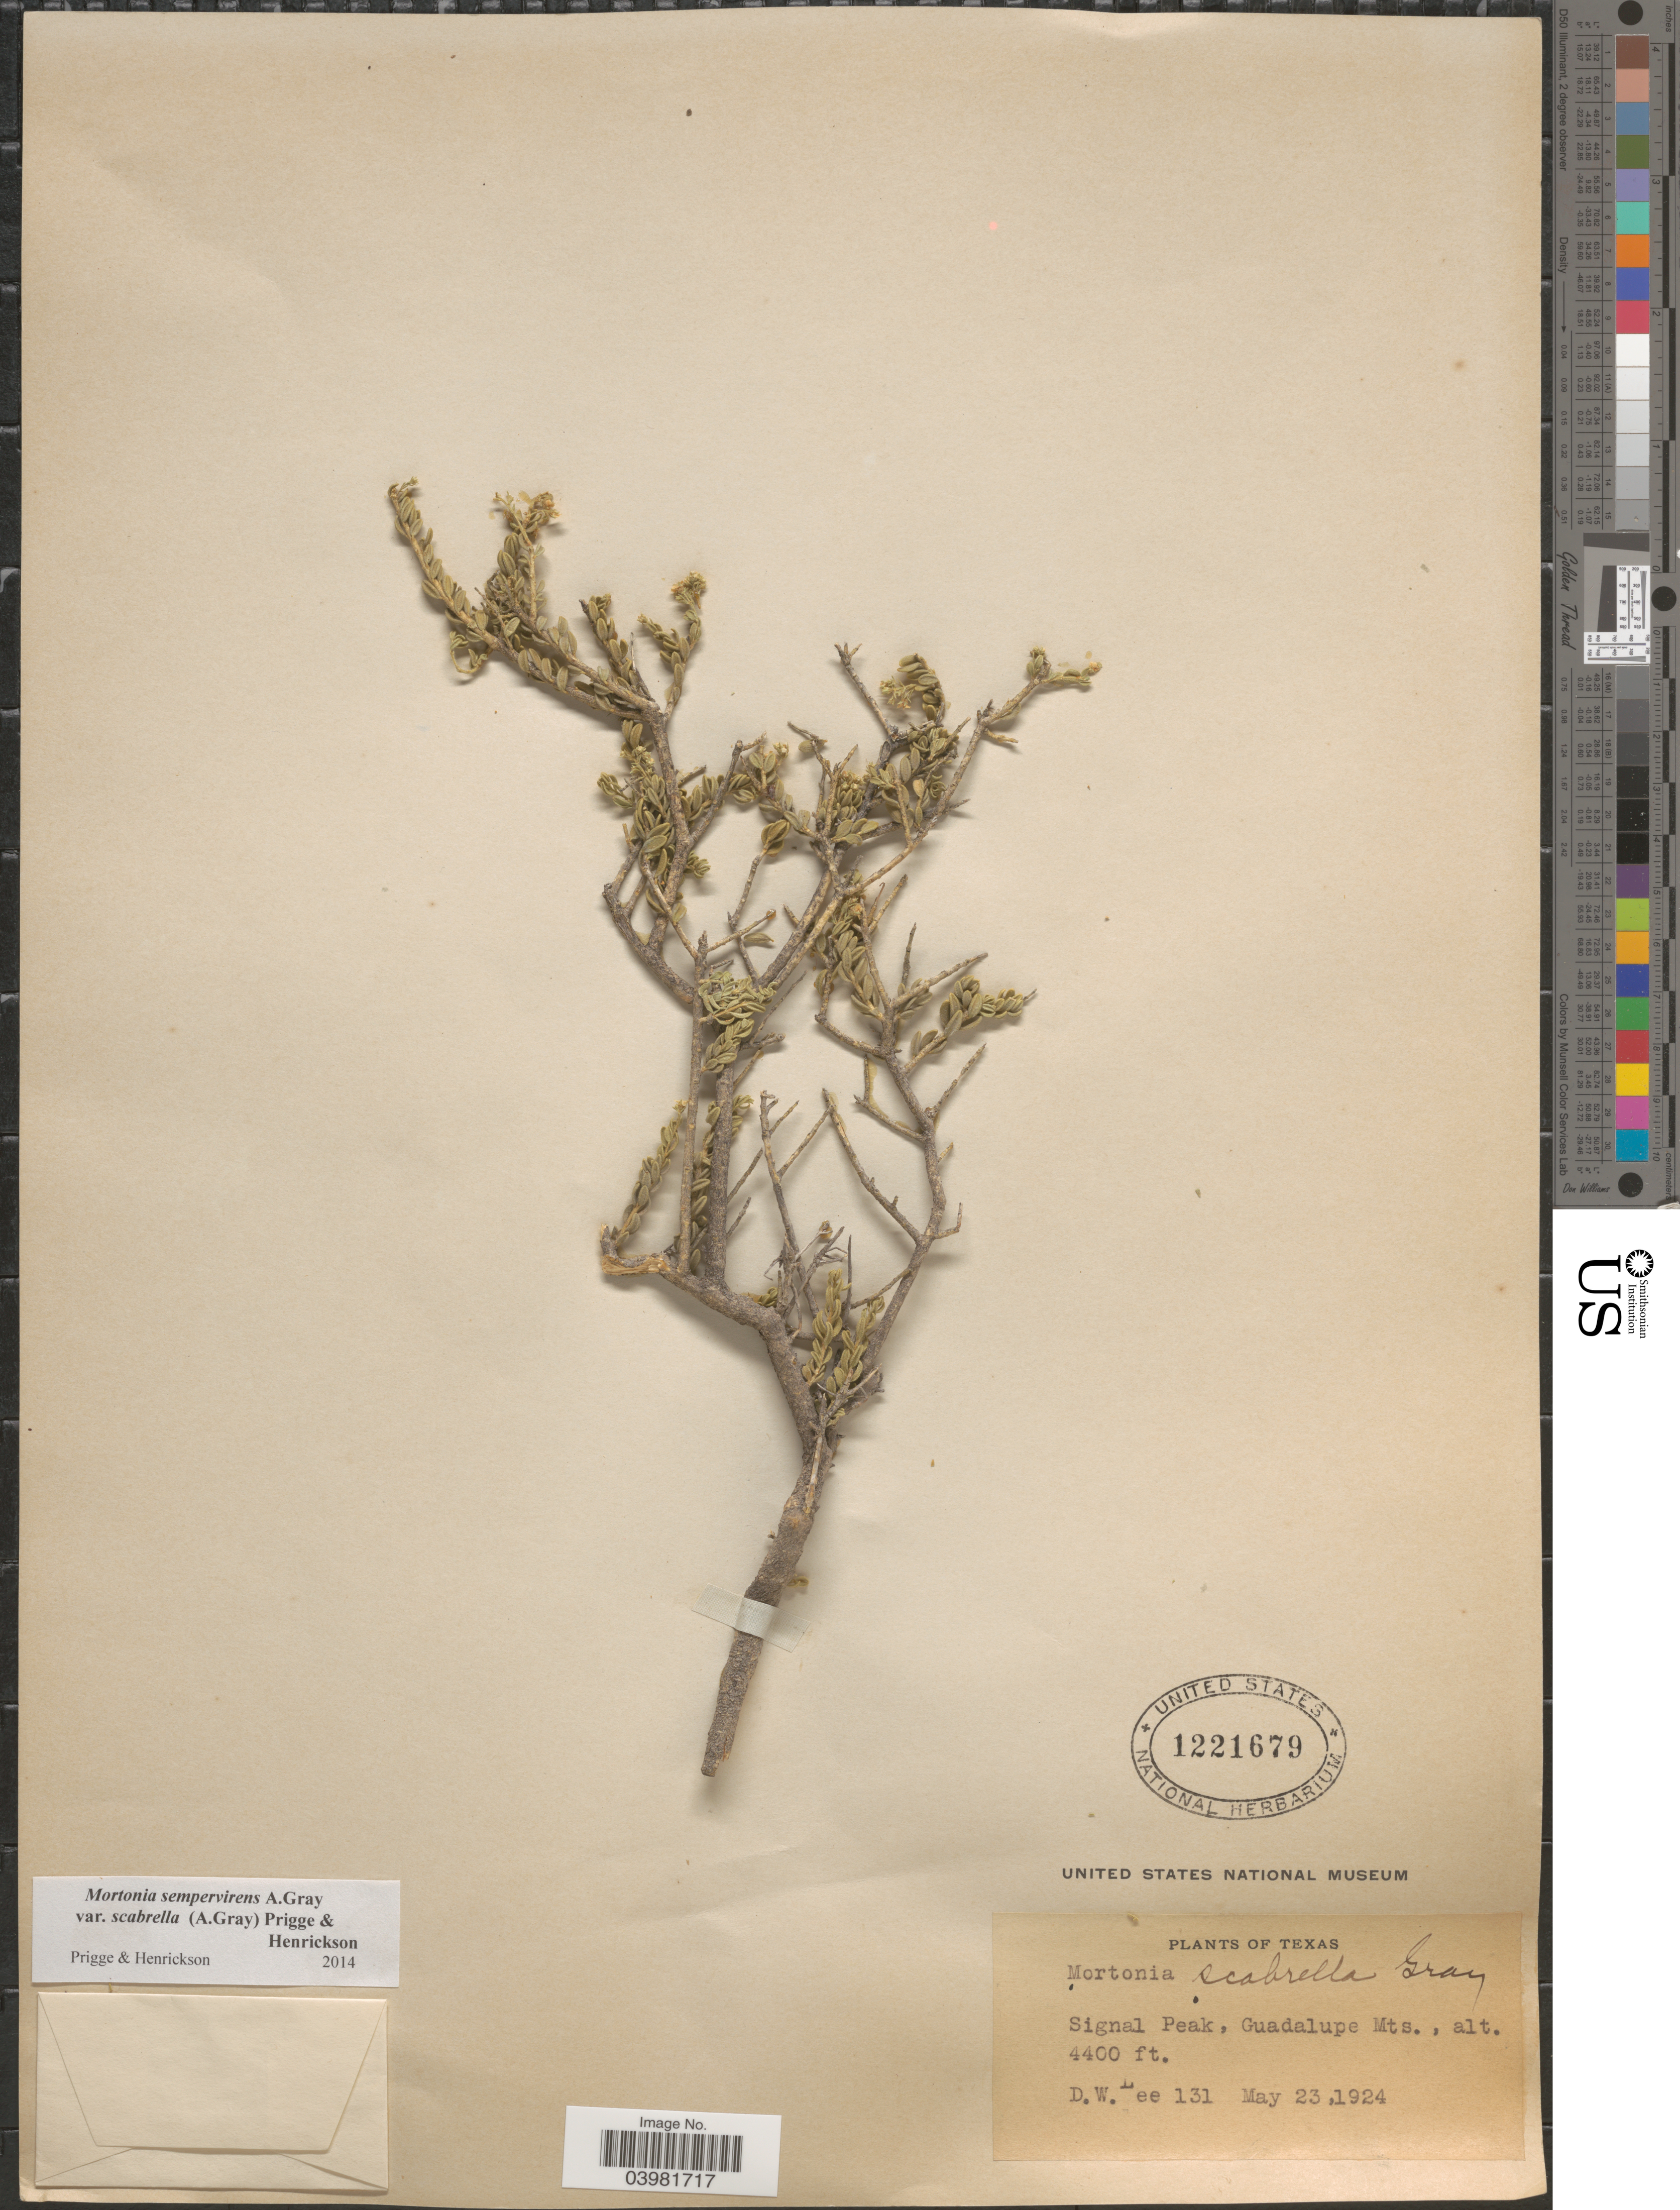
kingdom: Plantae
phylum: Tracheophyta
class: Magnoliopsida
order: Celastrales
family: Celastraceae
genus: Mortonia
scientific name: Mortonia scabrella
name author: A. Gray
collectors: D. Lee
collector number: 131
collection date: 1924-05-23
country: United States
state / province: Texas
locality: Signal Peak, Guadalupe Mts.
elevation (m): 1341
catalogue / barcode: US 1221679